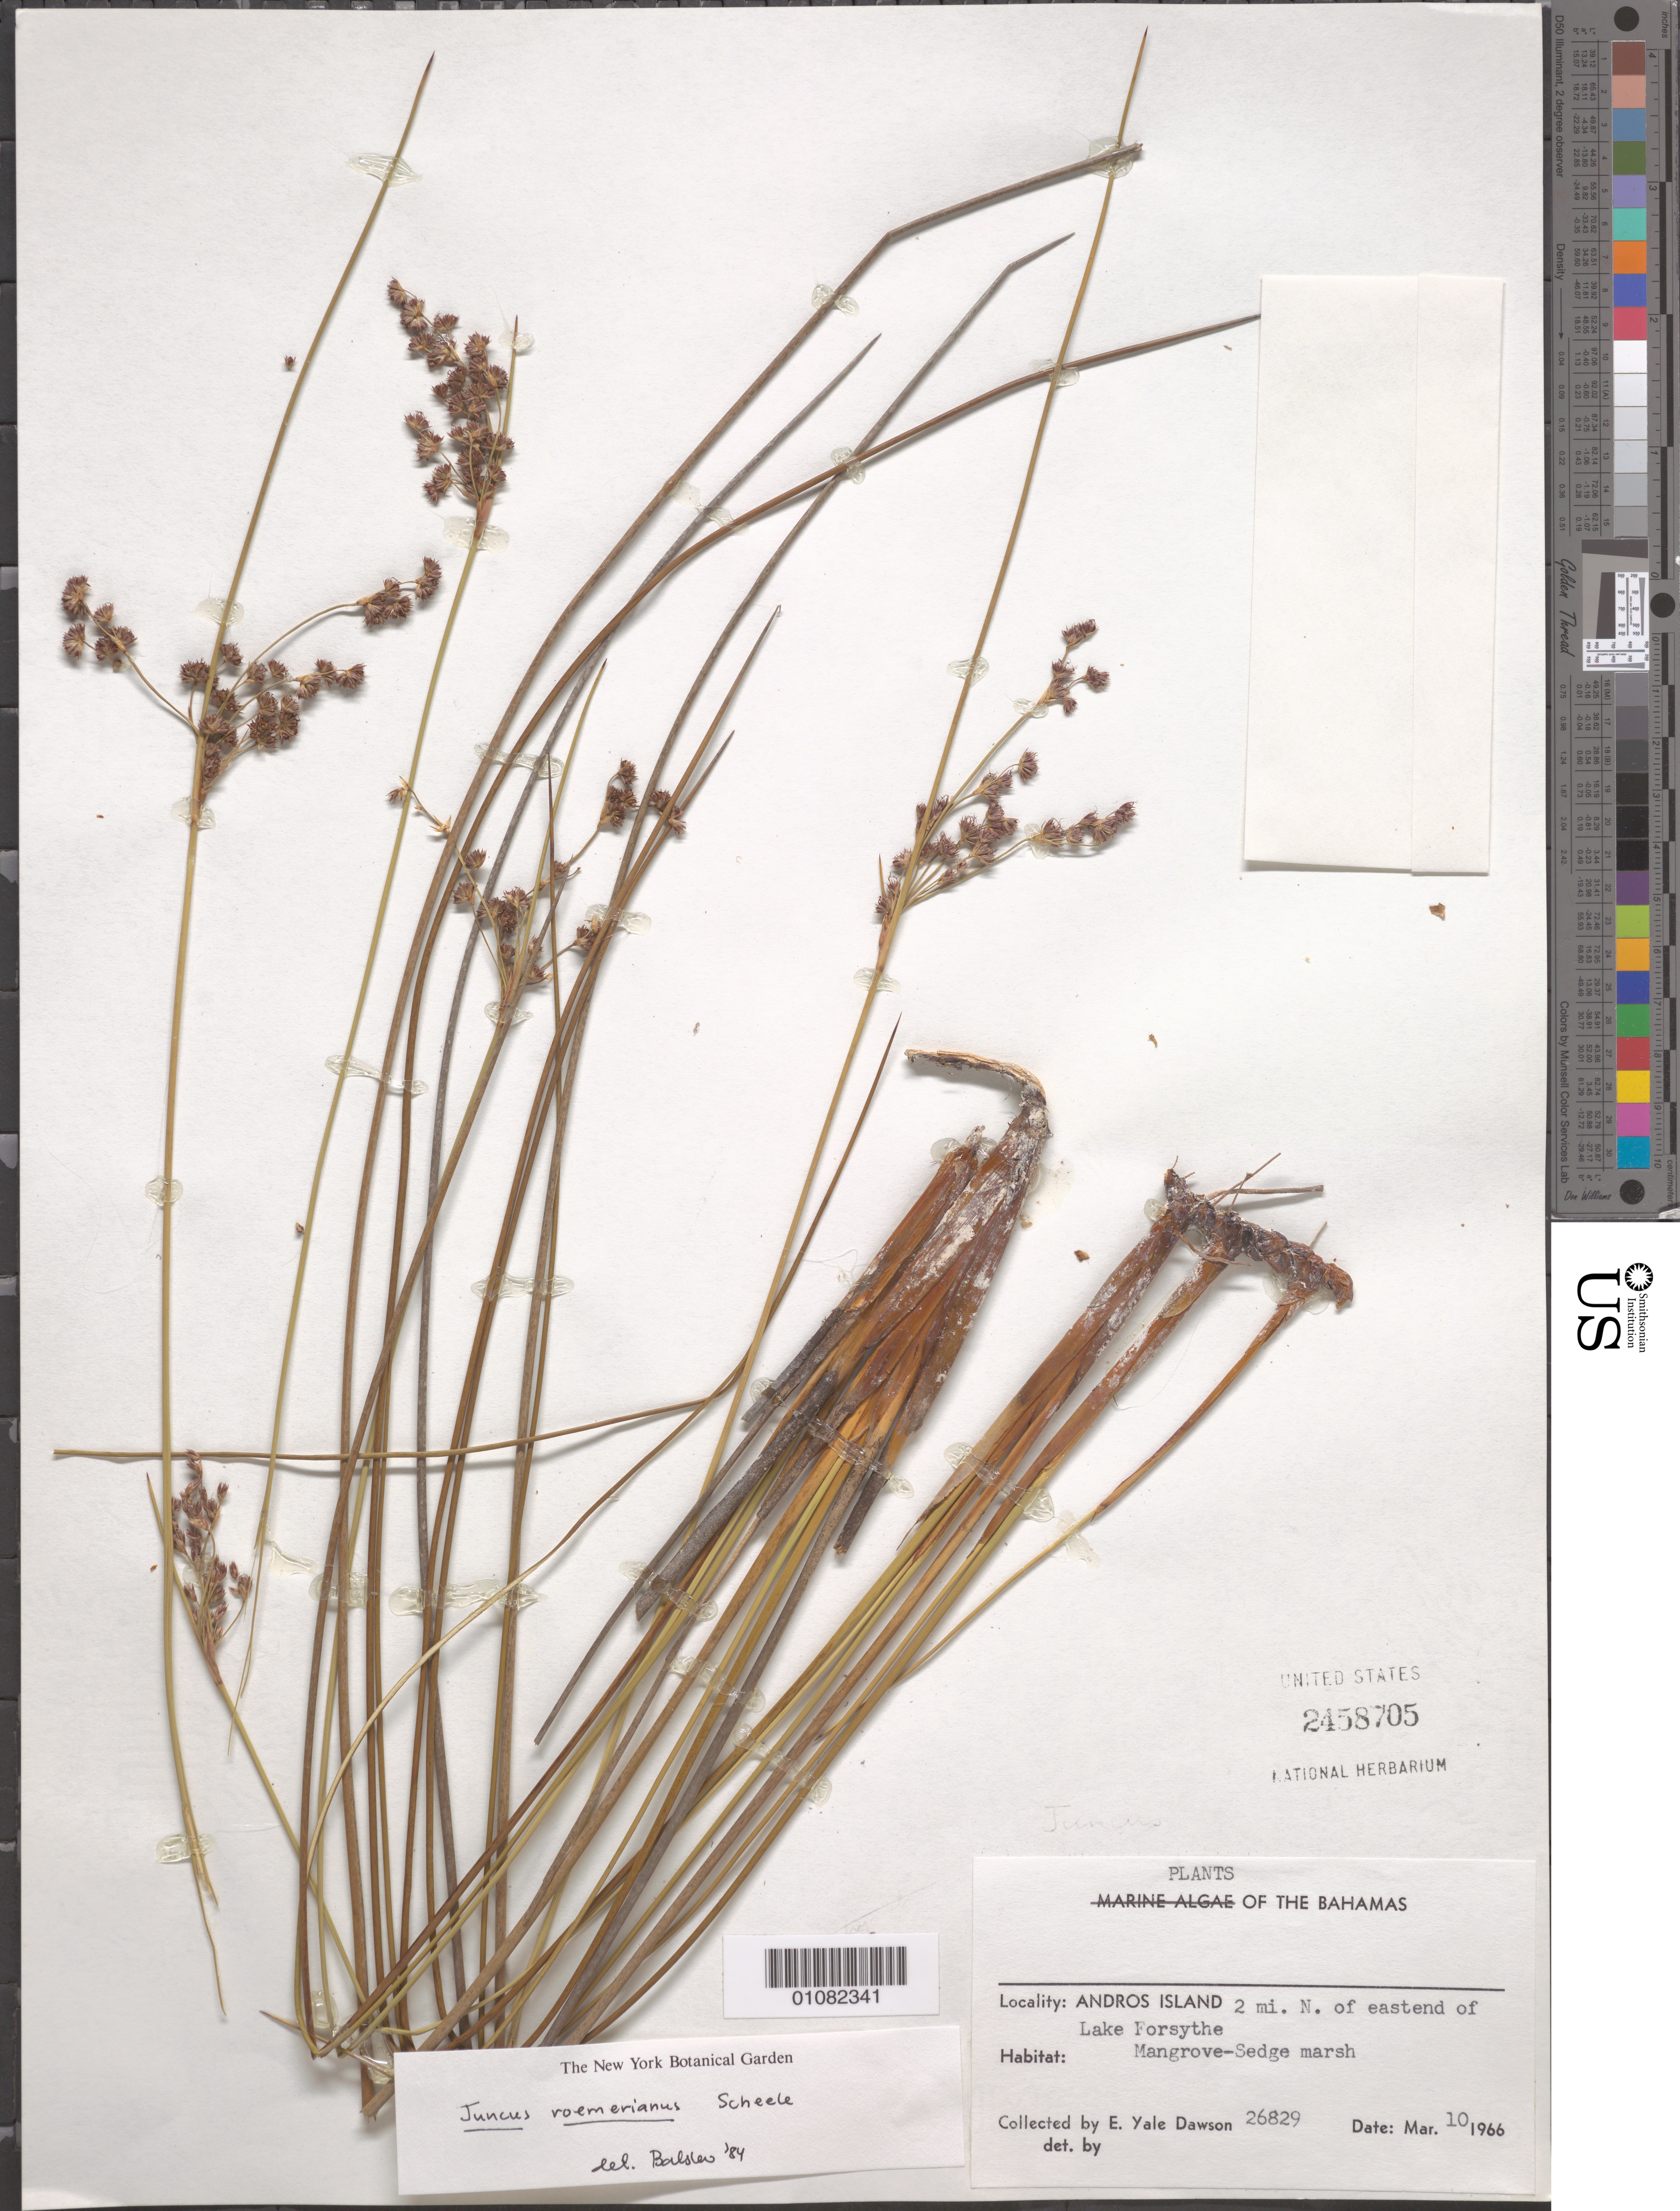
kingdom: Plantae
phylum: Tracheophyta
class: Liliopsida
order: Poales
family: Juncaceae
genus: Juncus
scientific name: Juncus roemerianus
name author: Scheele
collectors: E. Y. Dawson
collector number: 26829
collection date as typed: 10 Mar 1966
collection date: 1966-03-10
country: Bahamas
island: Andros I.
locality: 2 mi. N of E end of Lake Forsythe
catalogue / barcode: US 2458705